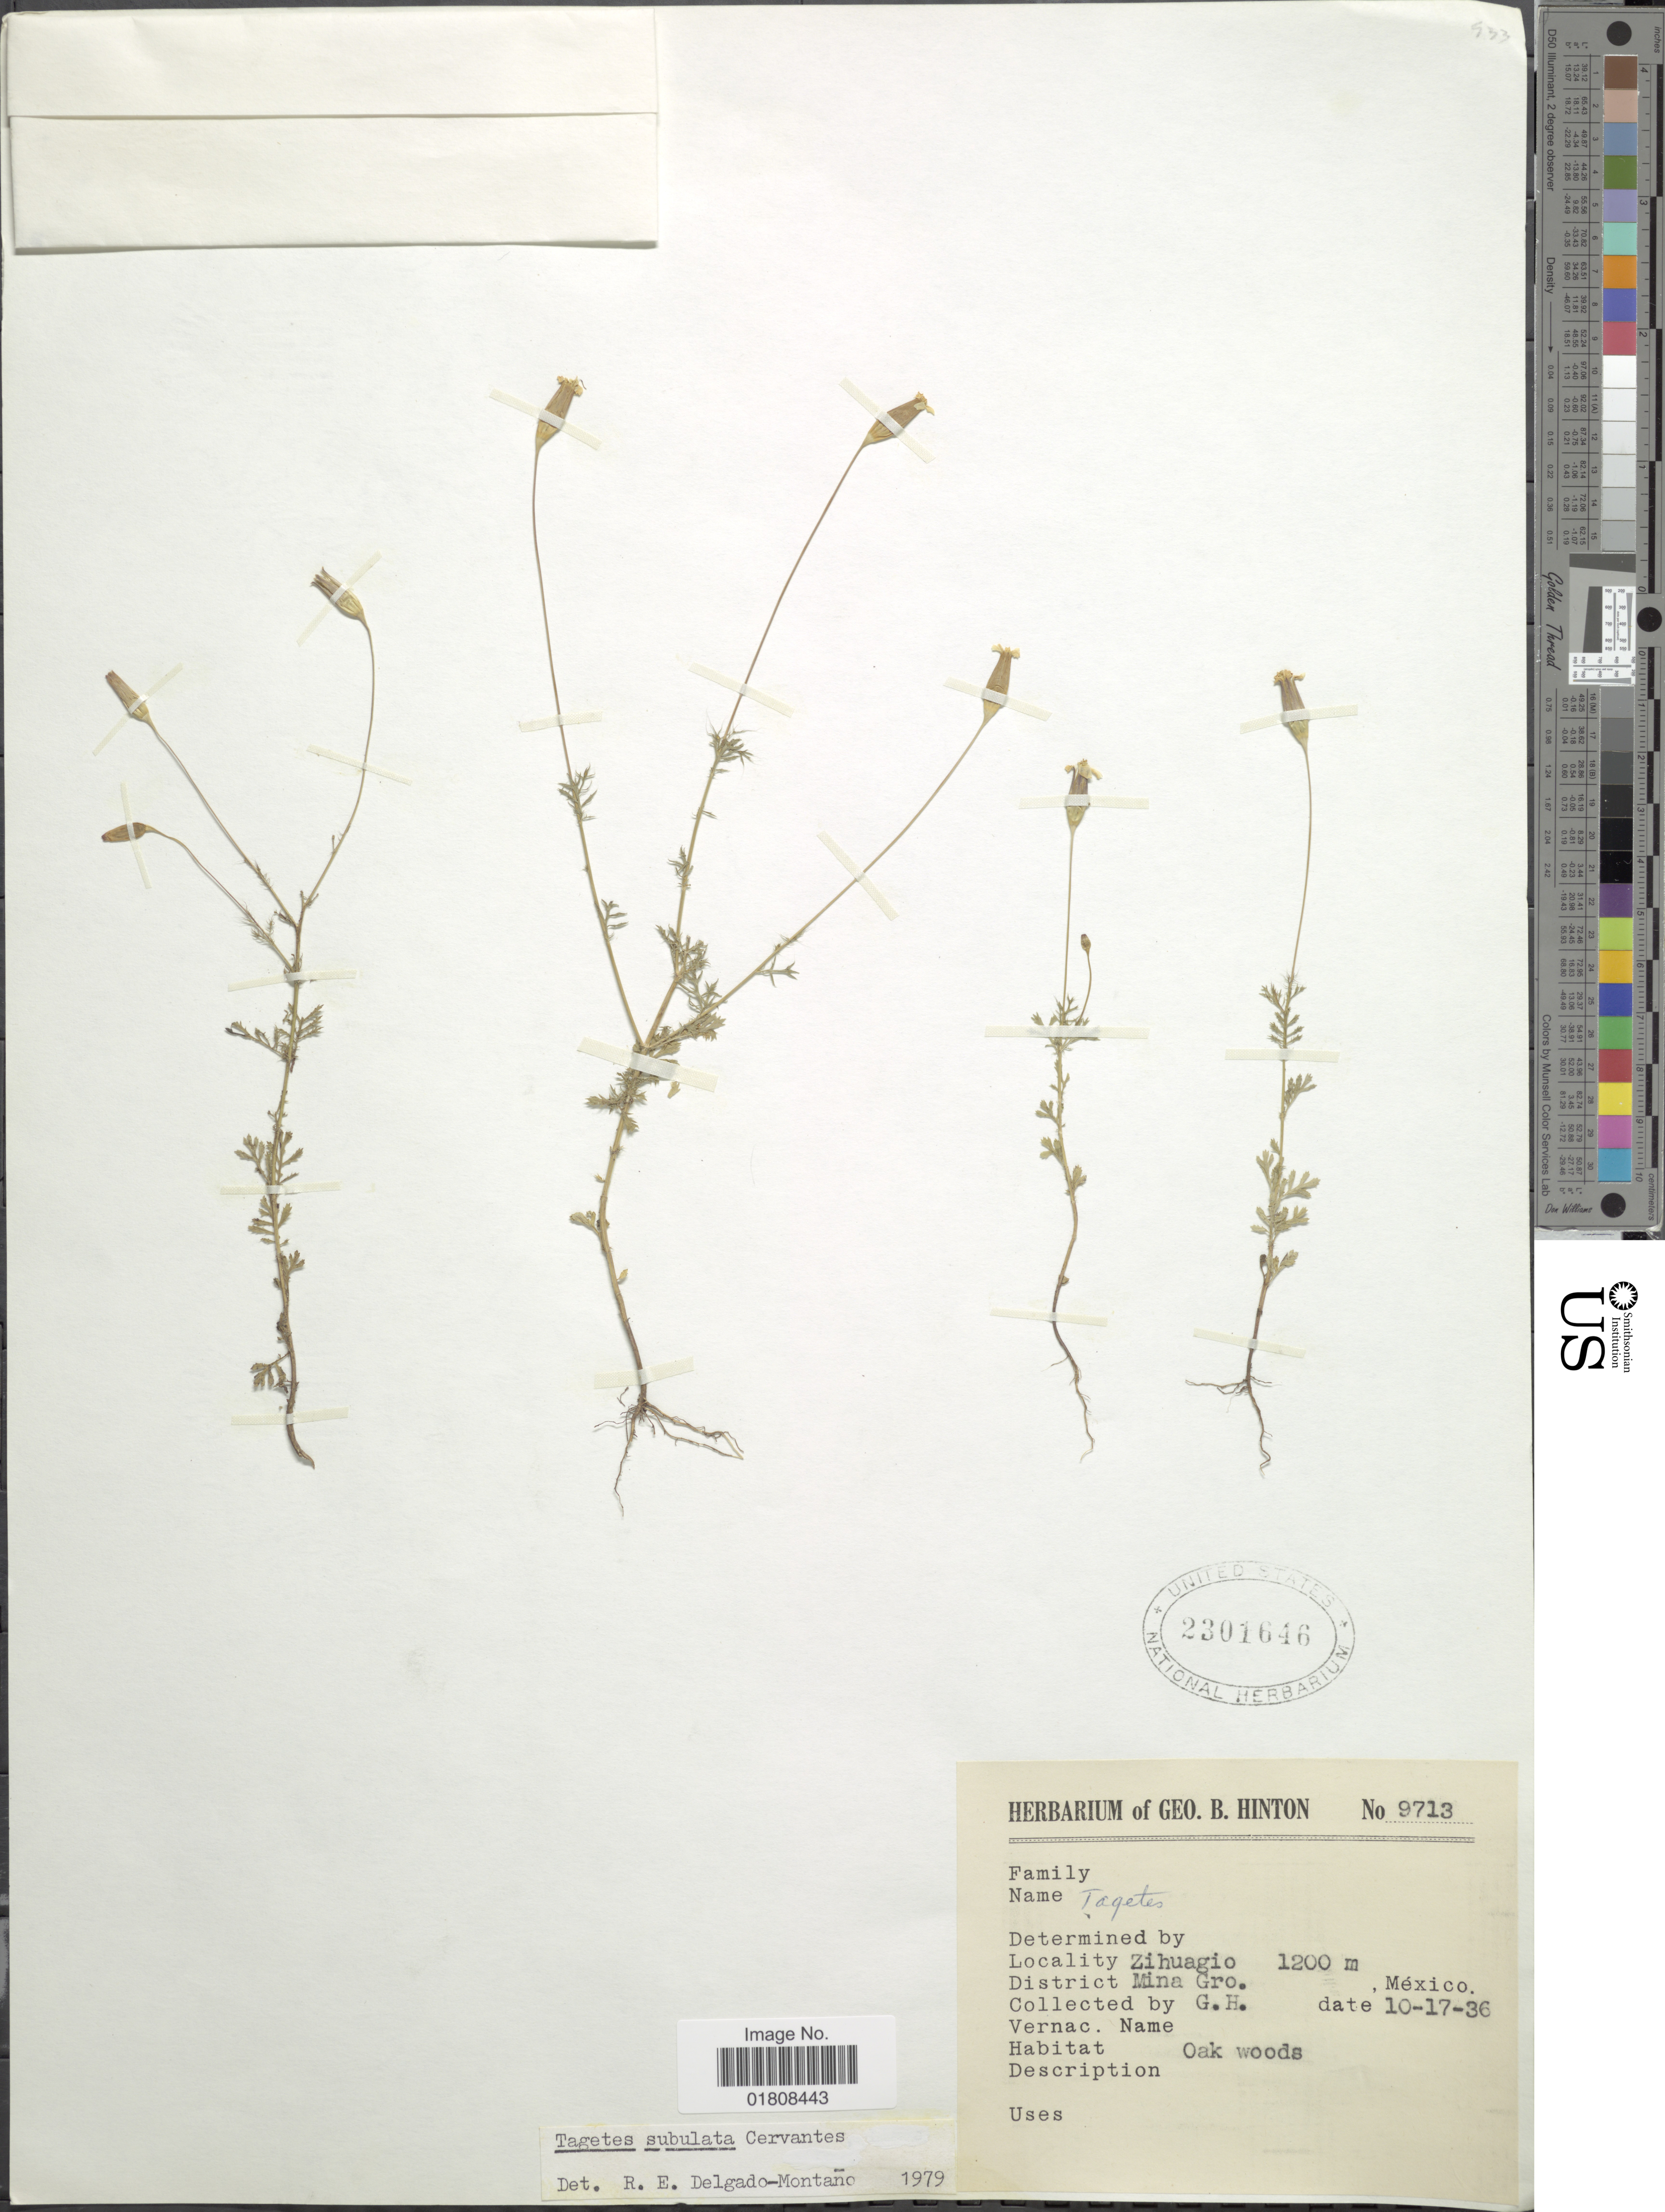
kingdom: Plantae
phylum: Tracheophyta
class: Magnoliopsida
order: Asterales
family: Asteraceae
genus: Tagetes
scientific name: Tagetes subulata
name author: Cerv.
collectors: G. B. Hinton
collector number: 9713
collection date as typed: Transcribed d/m/y: 17/10/36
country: Mexico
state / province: Guerrero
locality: Zihuagio, District Mina, Gro.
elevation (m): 1200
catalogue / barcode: US 2301646